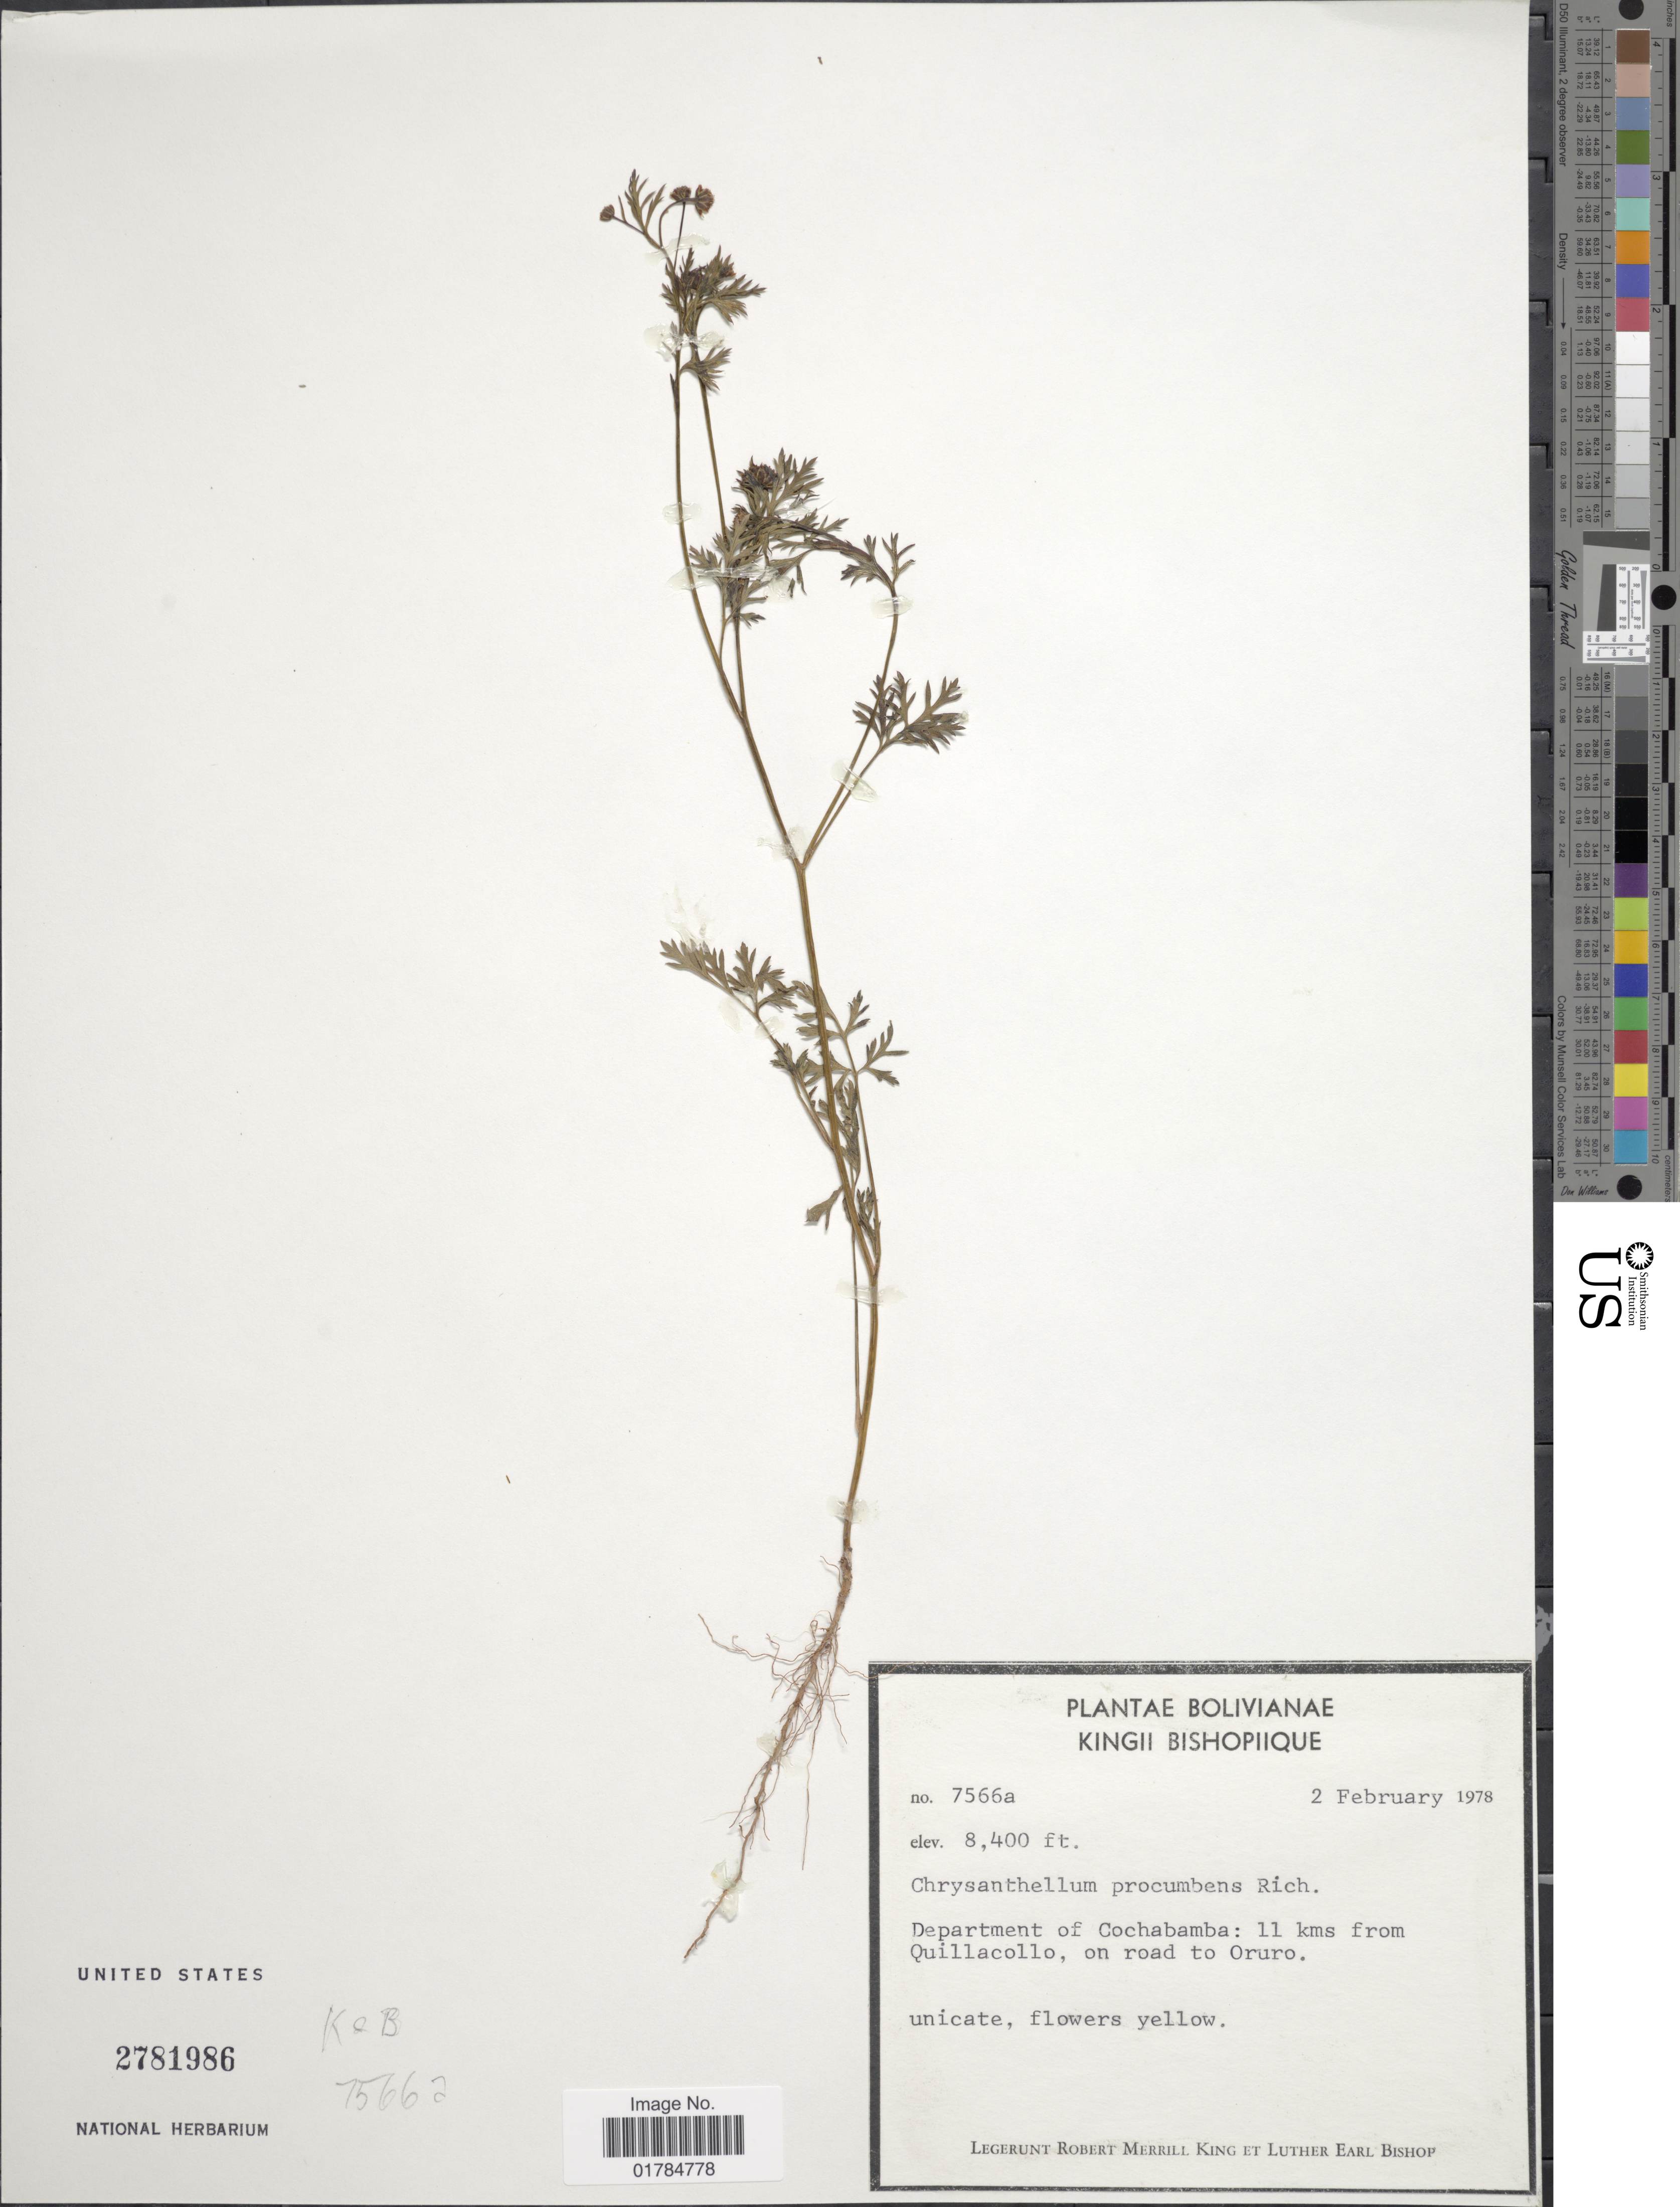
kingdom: Plantae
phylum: Tracheophyta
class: Magnoliopsida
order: Asterales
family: Asteraceae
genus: Chrysanthellum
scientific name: Chrysanthellum procumbens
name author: Pers.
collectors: R. M. King & L. E. Bishop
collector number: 7566a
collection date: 1978-02-02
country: Bolivia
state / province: Cochabamba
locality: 11 kms from Quillacollo, on road to Oruro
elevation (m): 2560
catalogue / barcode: US 2781986